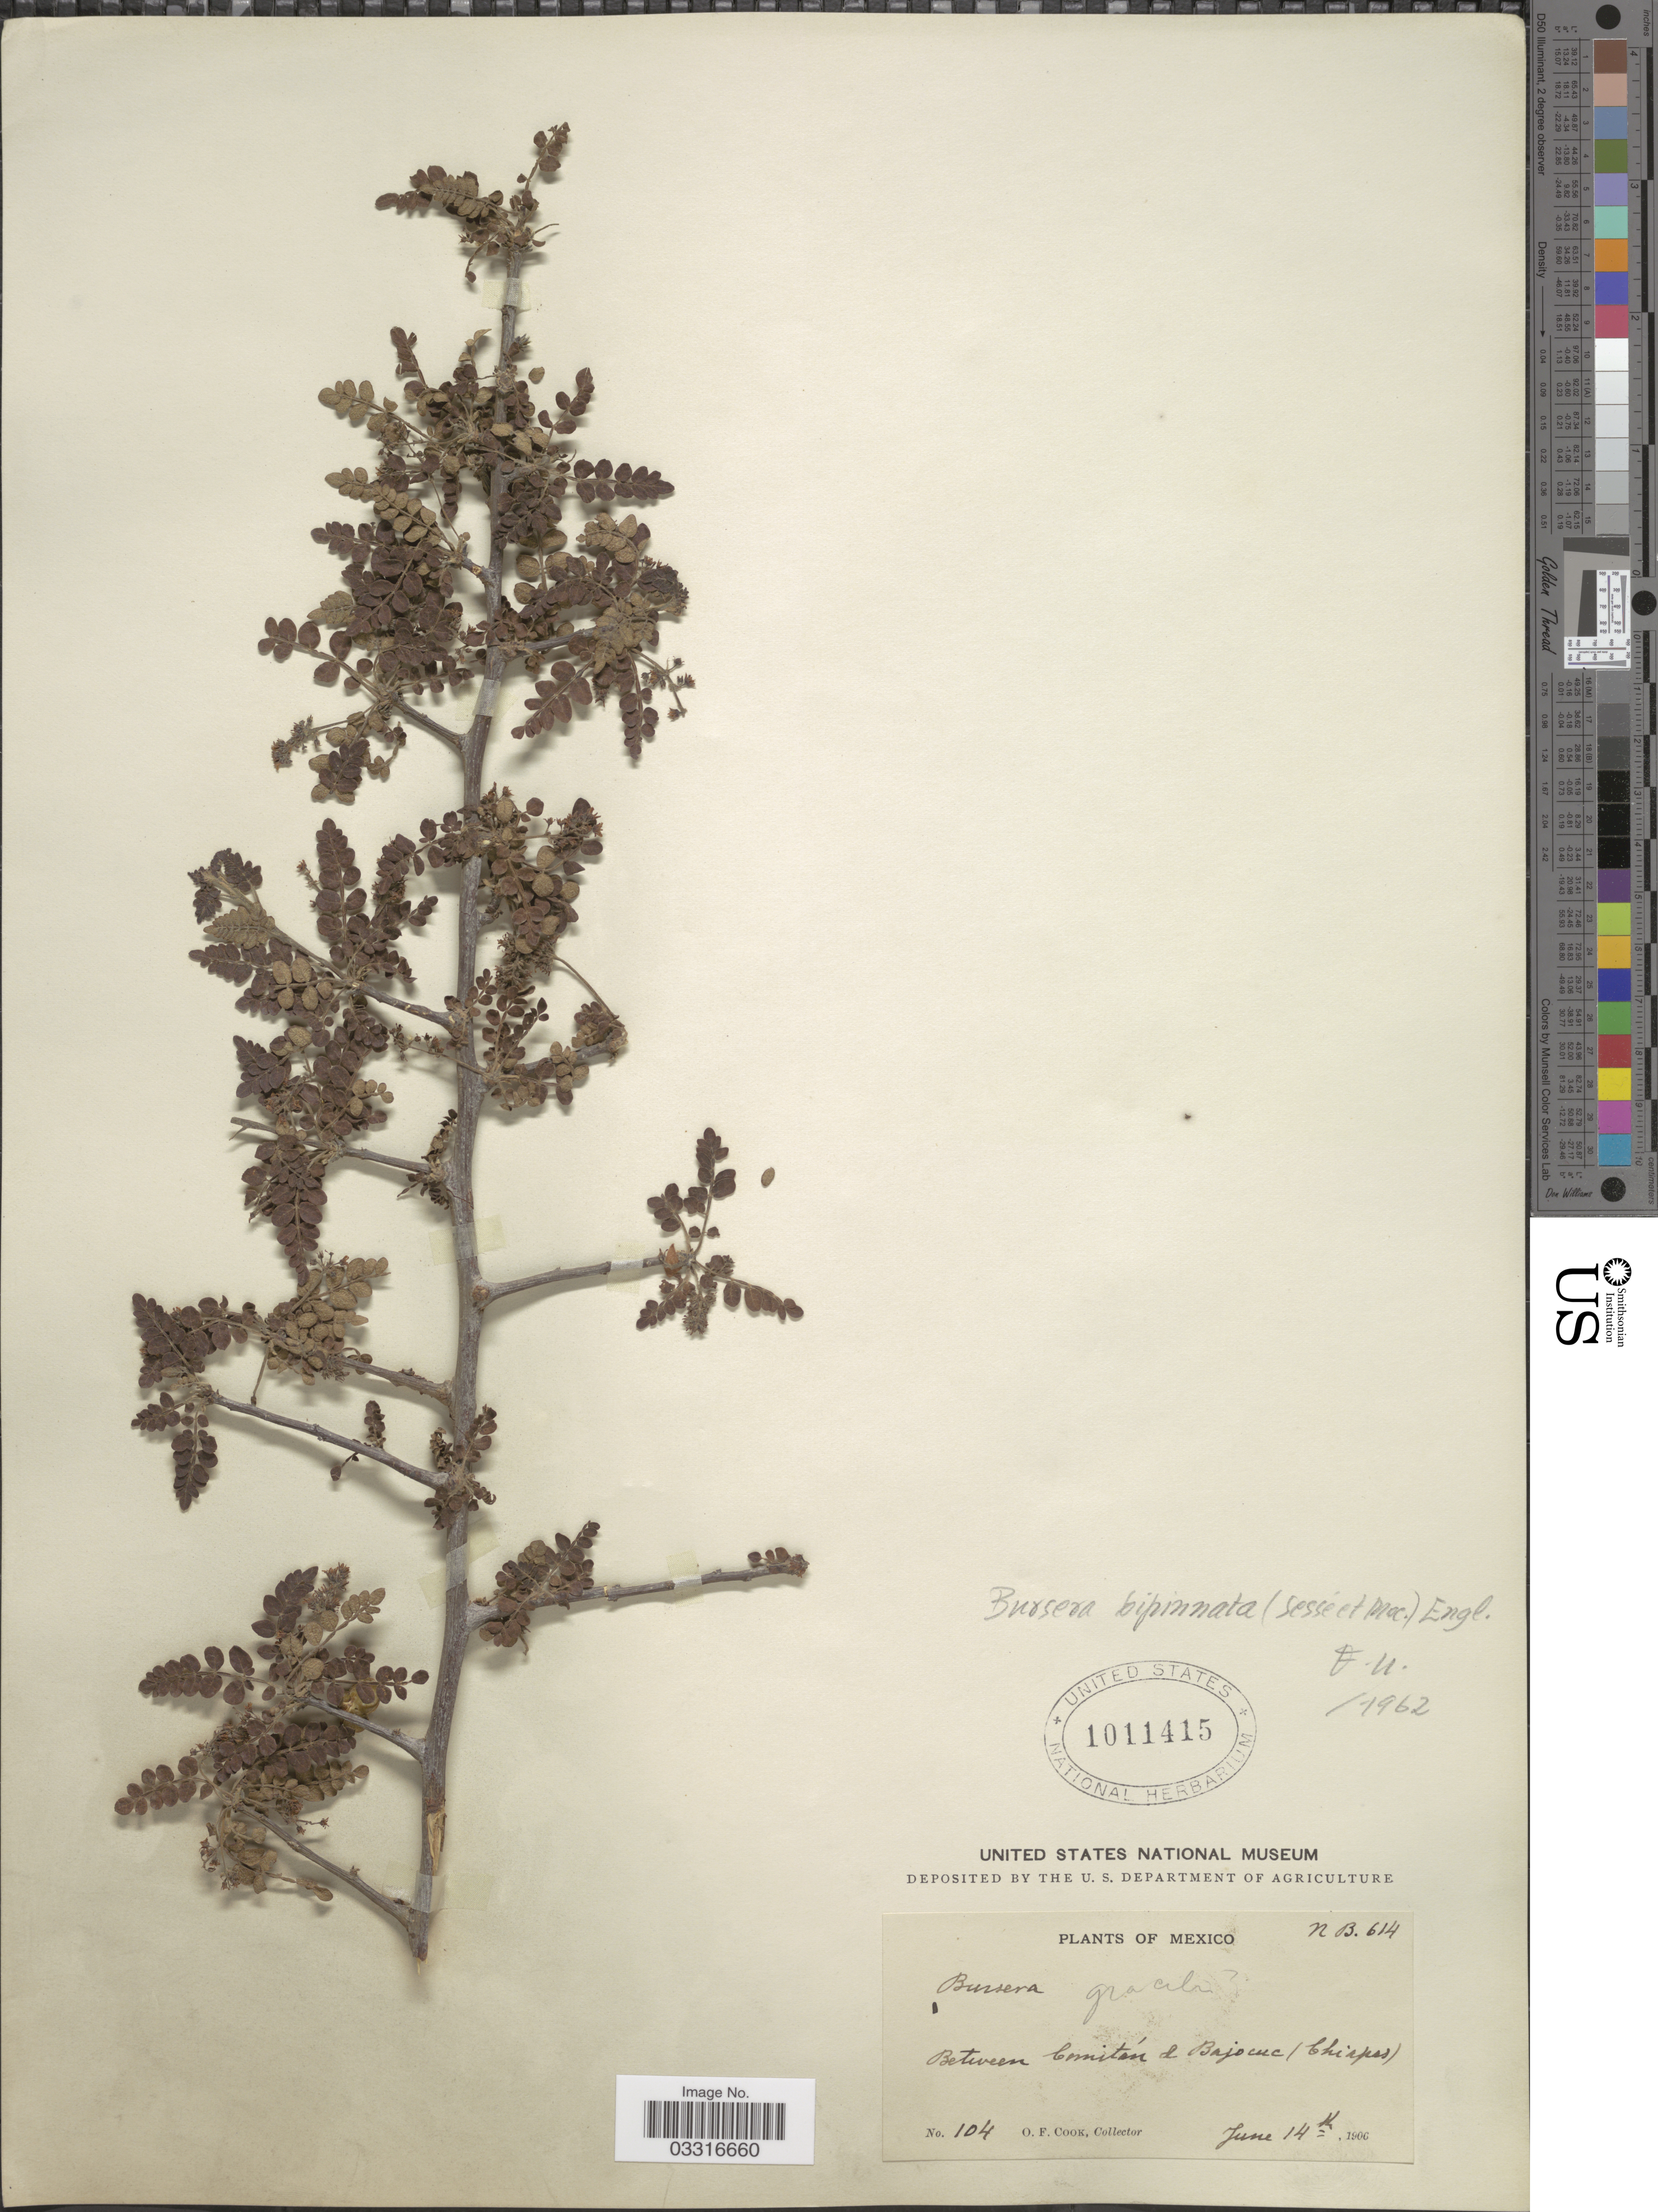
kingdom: Plantae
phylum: Tracheophyta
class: Magnoliopsida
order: Sapindales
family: Burseraceae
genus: Bursera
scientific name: Bursera bipinnata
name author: Engl.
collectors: O. F. Cook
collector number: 104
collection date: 1906-06-14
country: Mexico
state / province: Chiapas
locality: Between Comitán & Bajocuc.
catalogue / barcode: US 1011415